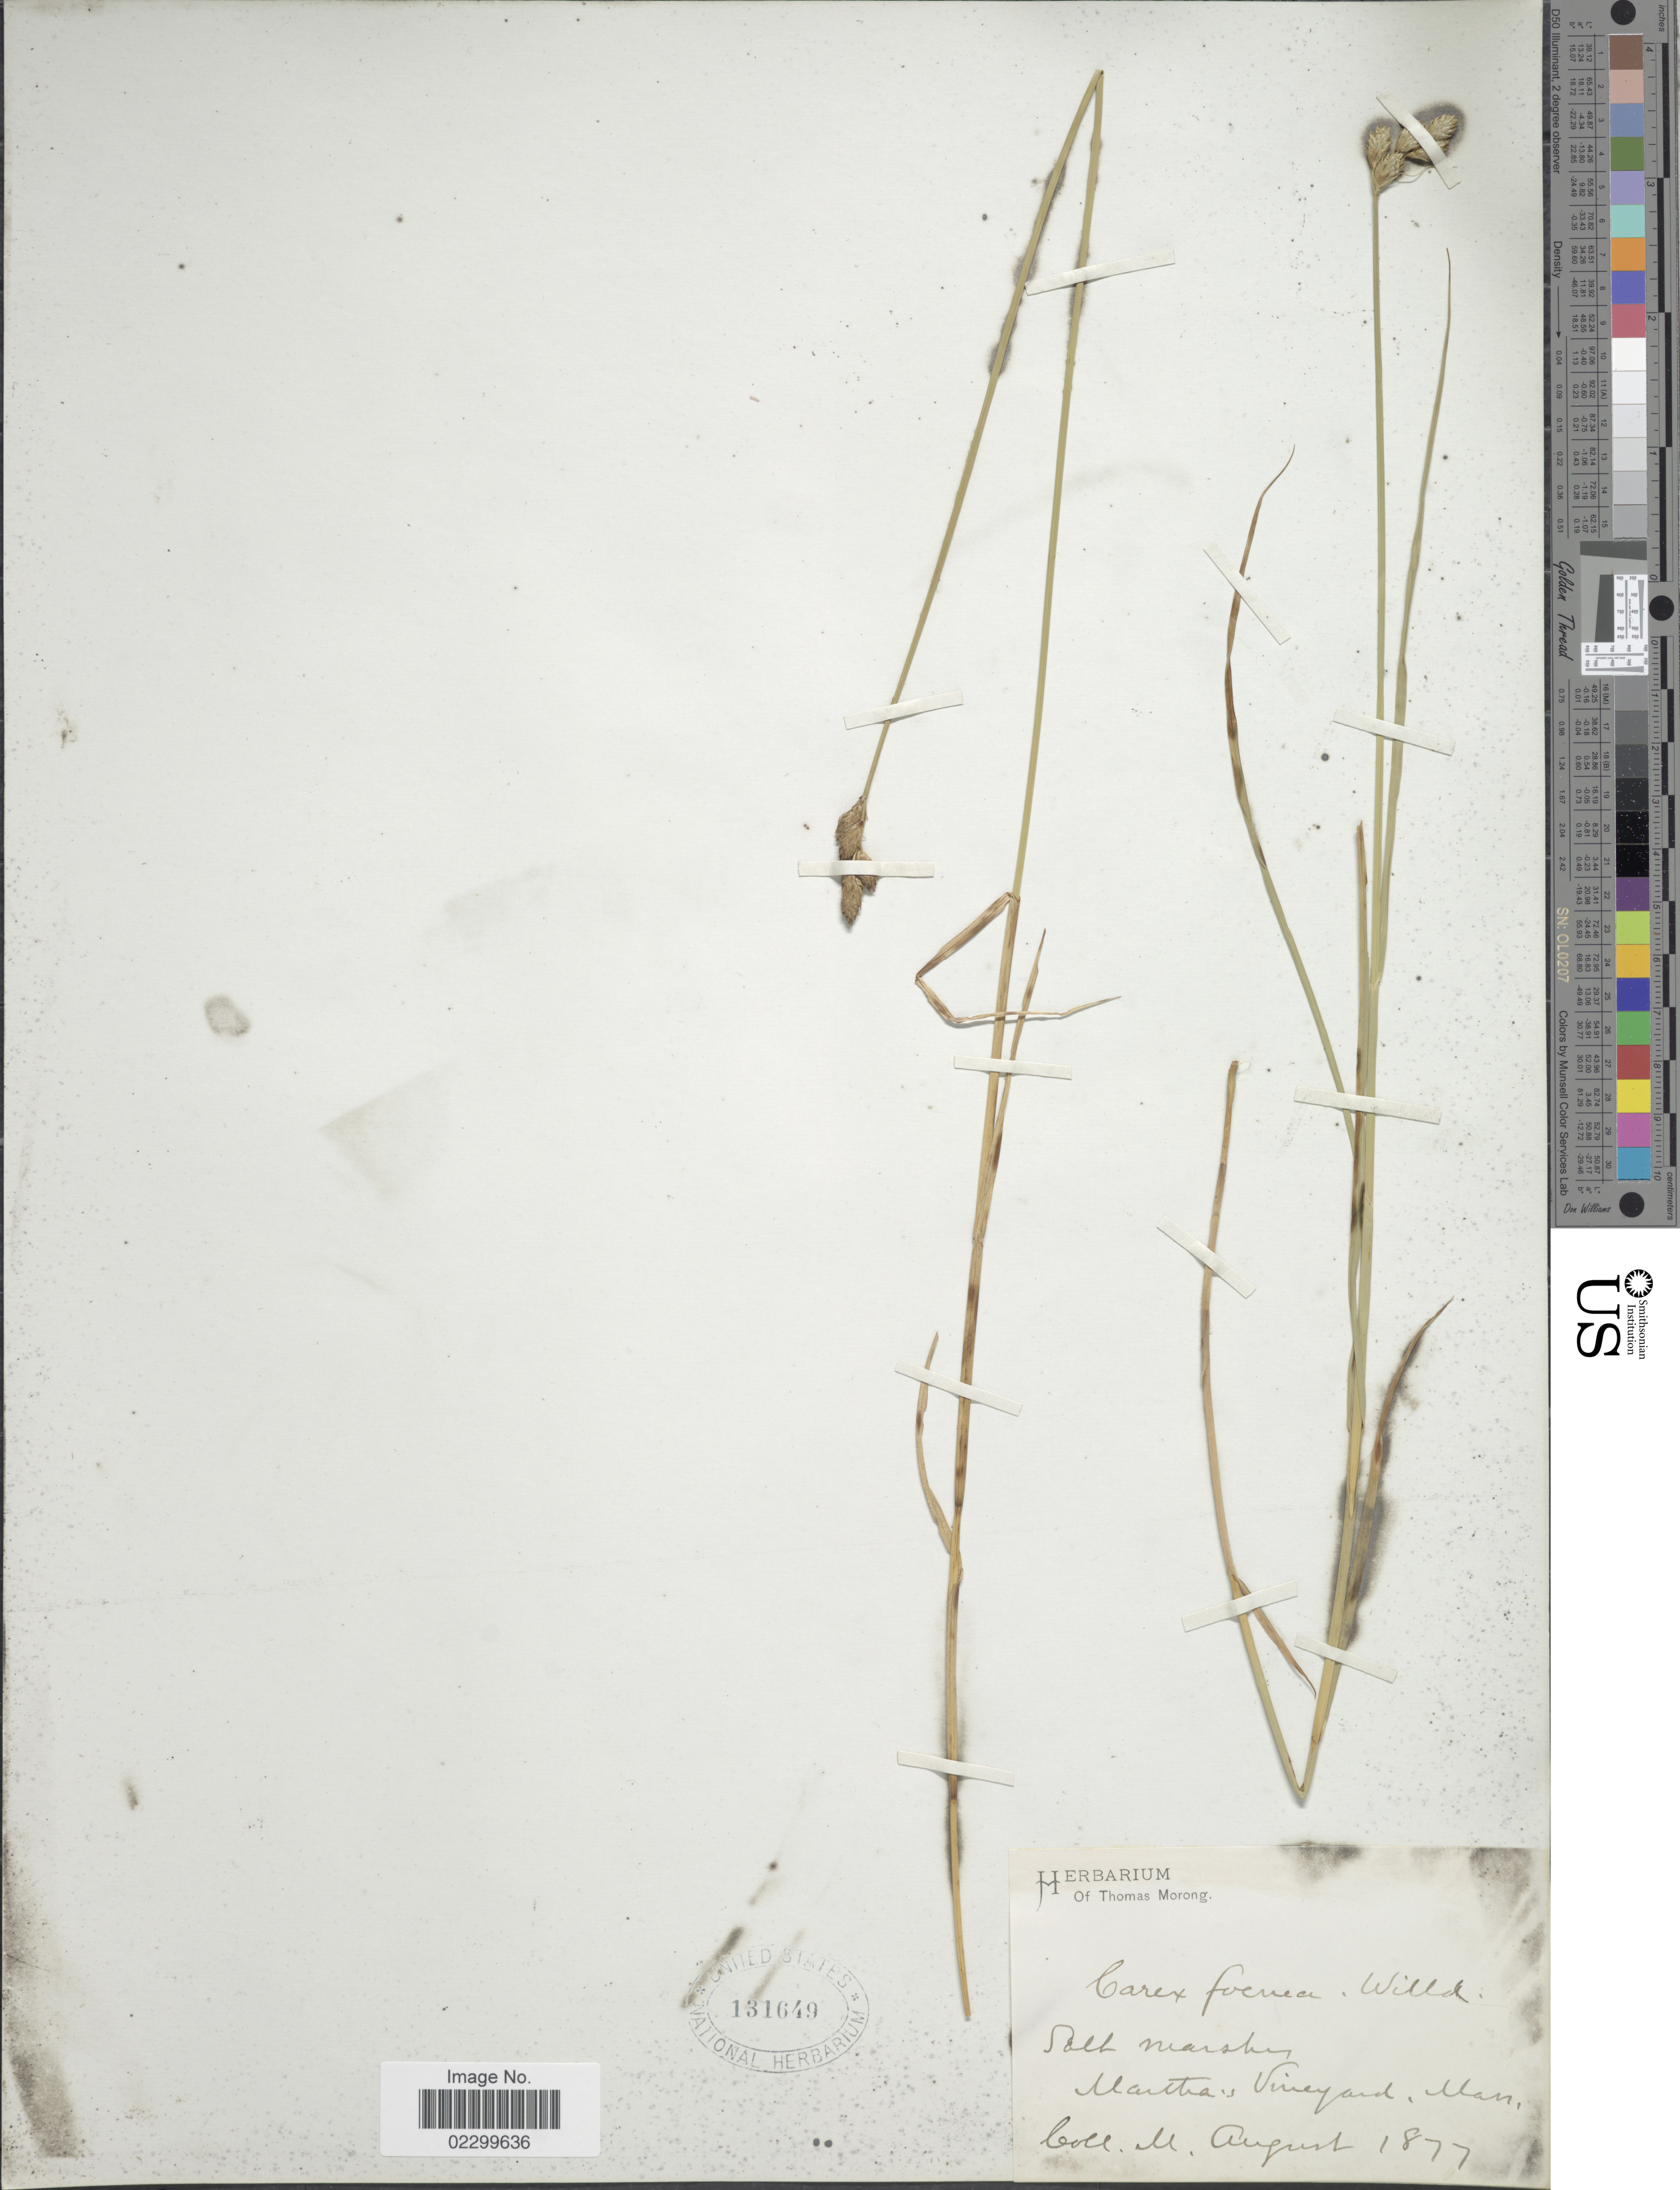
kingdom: Plantae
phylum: Tracheophyta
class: Liliopsida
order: Poales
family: Cyperaceae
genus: Carex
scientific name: Carex argyrantha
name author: Tuck. ex Boott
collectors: ex herb. T. Morong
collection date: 1877-08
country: United States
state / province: Massachusetts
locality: Salt marshes, Martha's Vineyard.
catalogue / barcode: US 131649